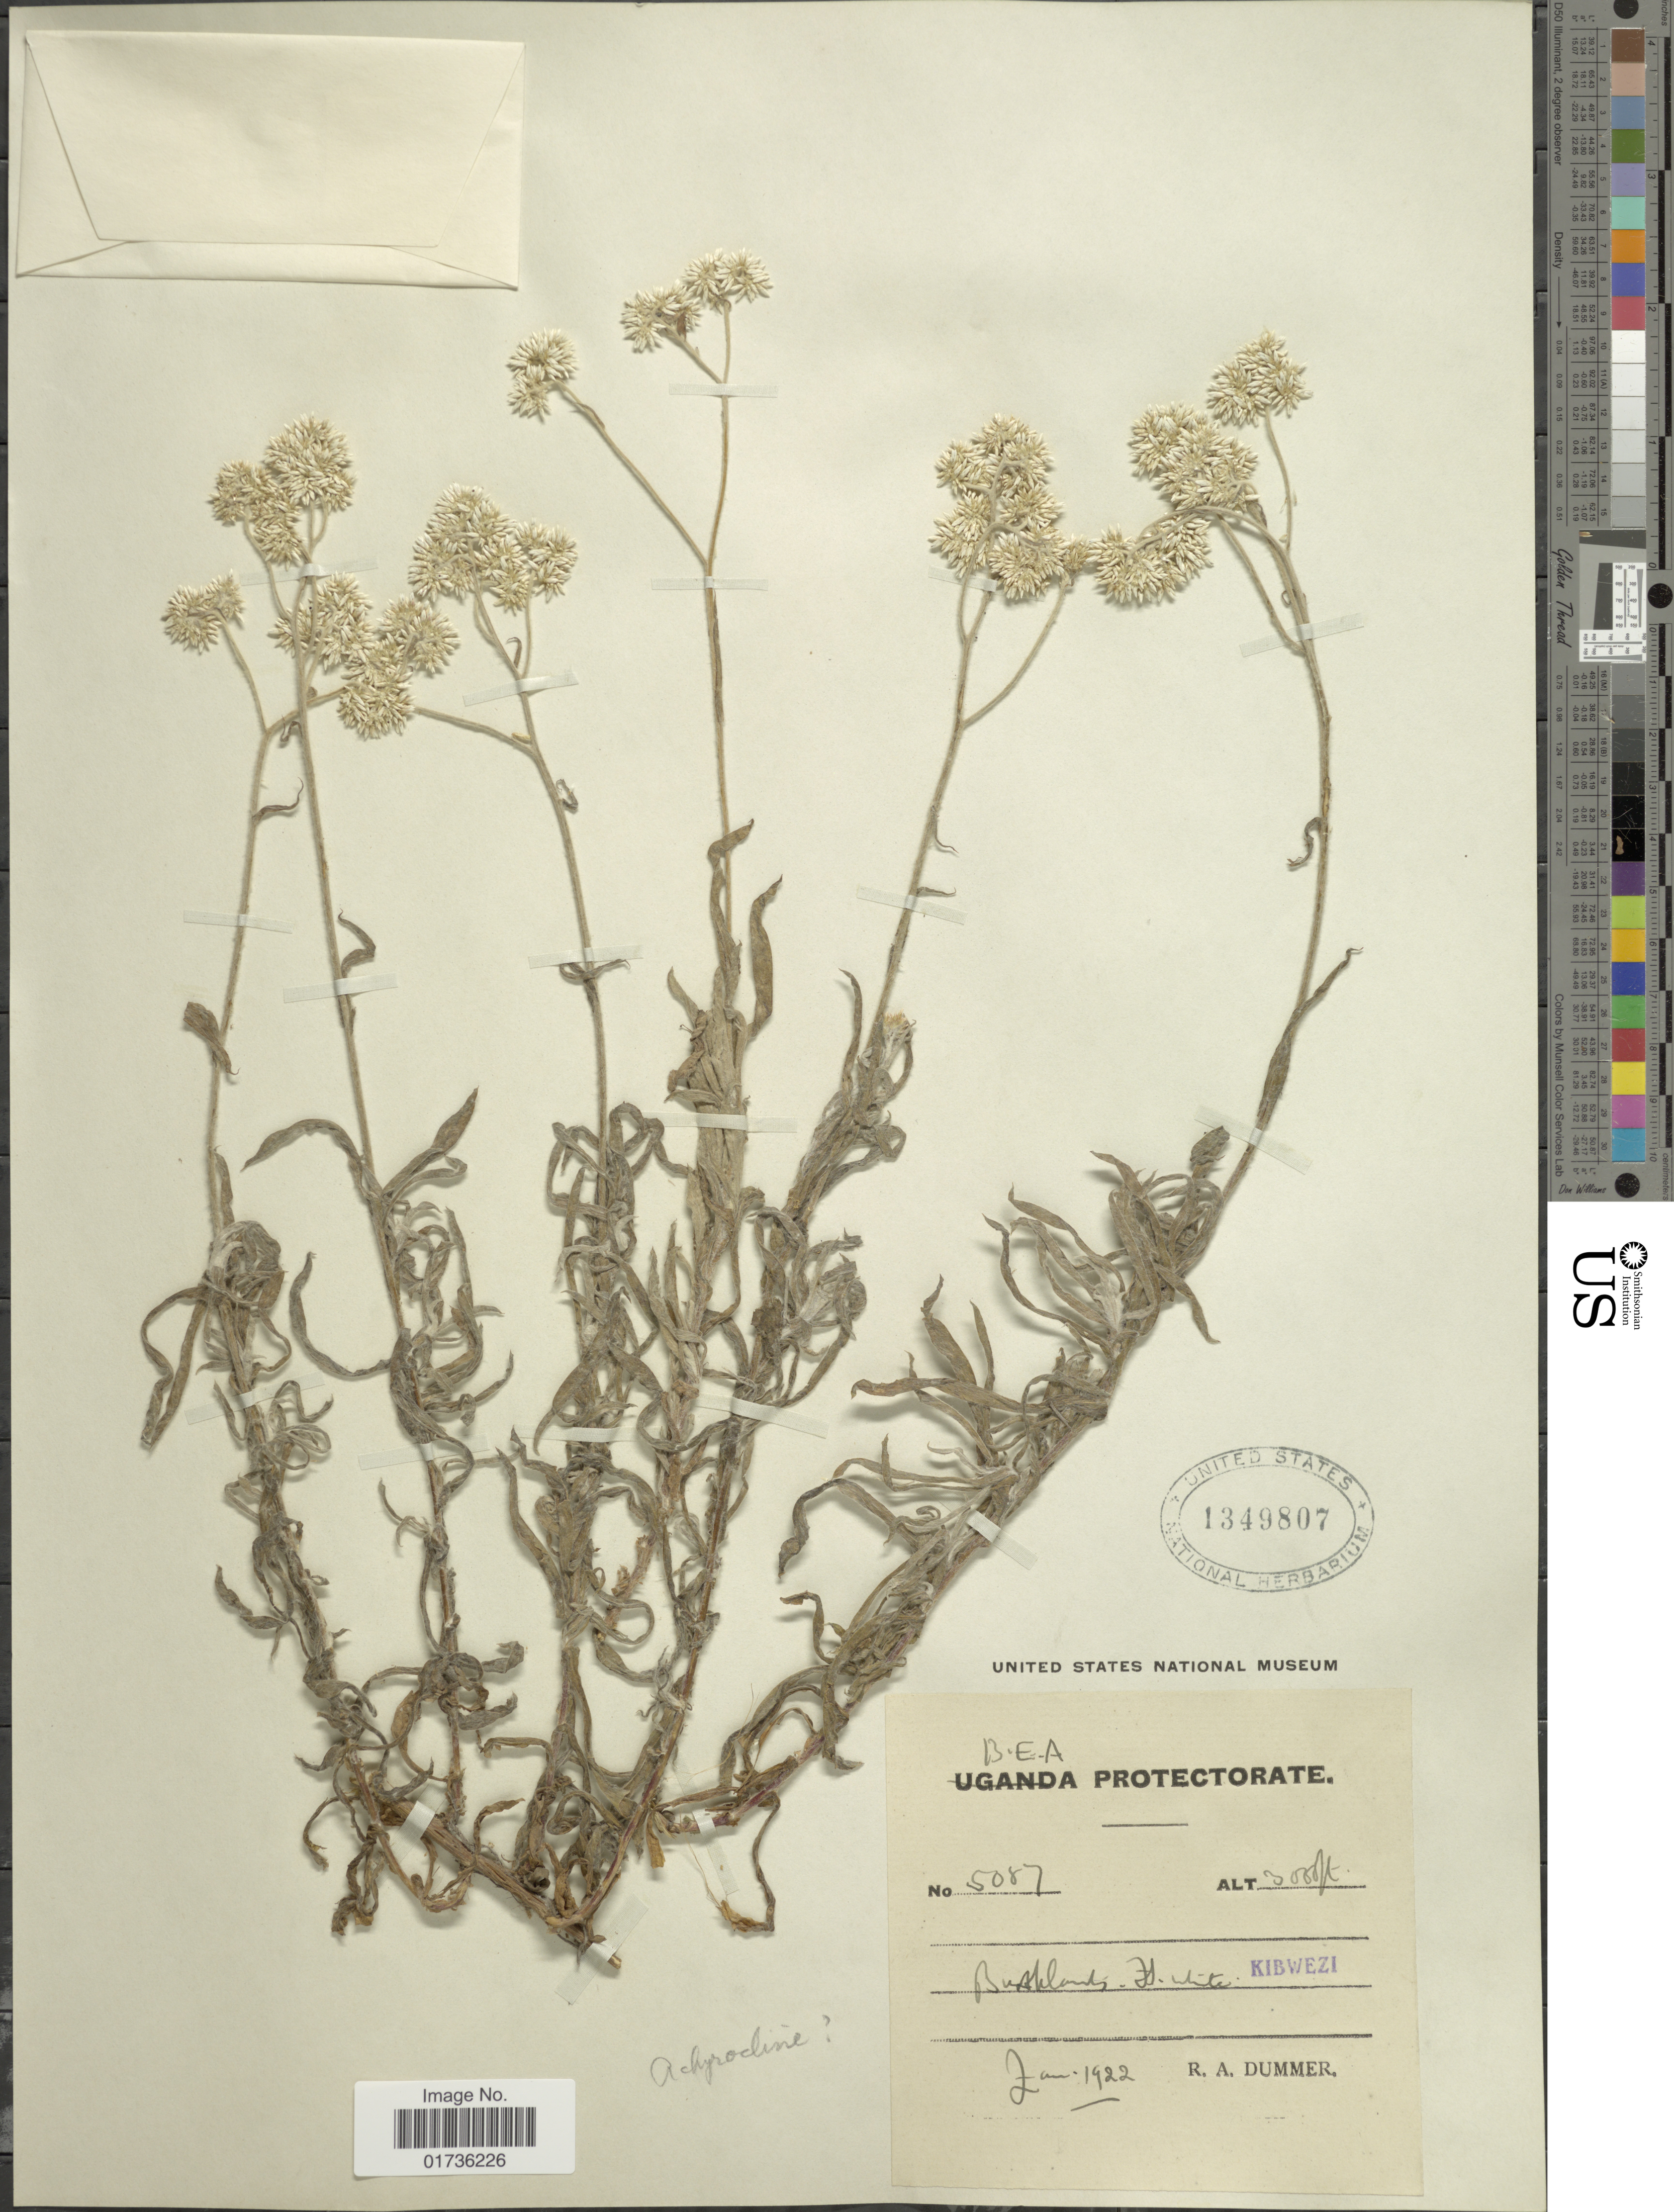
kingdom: Plantae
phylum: Tracheophyta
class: Magnoliopsida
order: Asterales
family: Asteraceae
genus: Achyrocline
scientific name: Achyrocline glumacea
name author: (DC.) Oliv. & Hiern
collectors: R. Dümmer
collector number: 5087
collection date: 1922-01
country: Uganda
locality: B.E.A. Protectorate, [illegible text] Kibwezi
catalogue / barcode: US 1349807